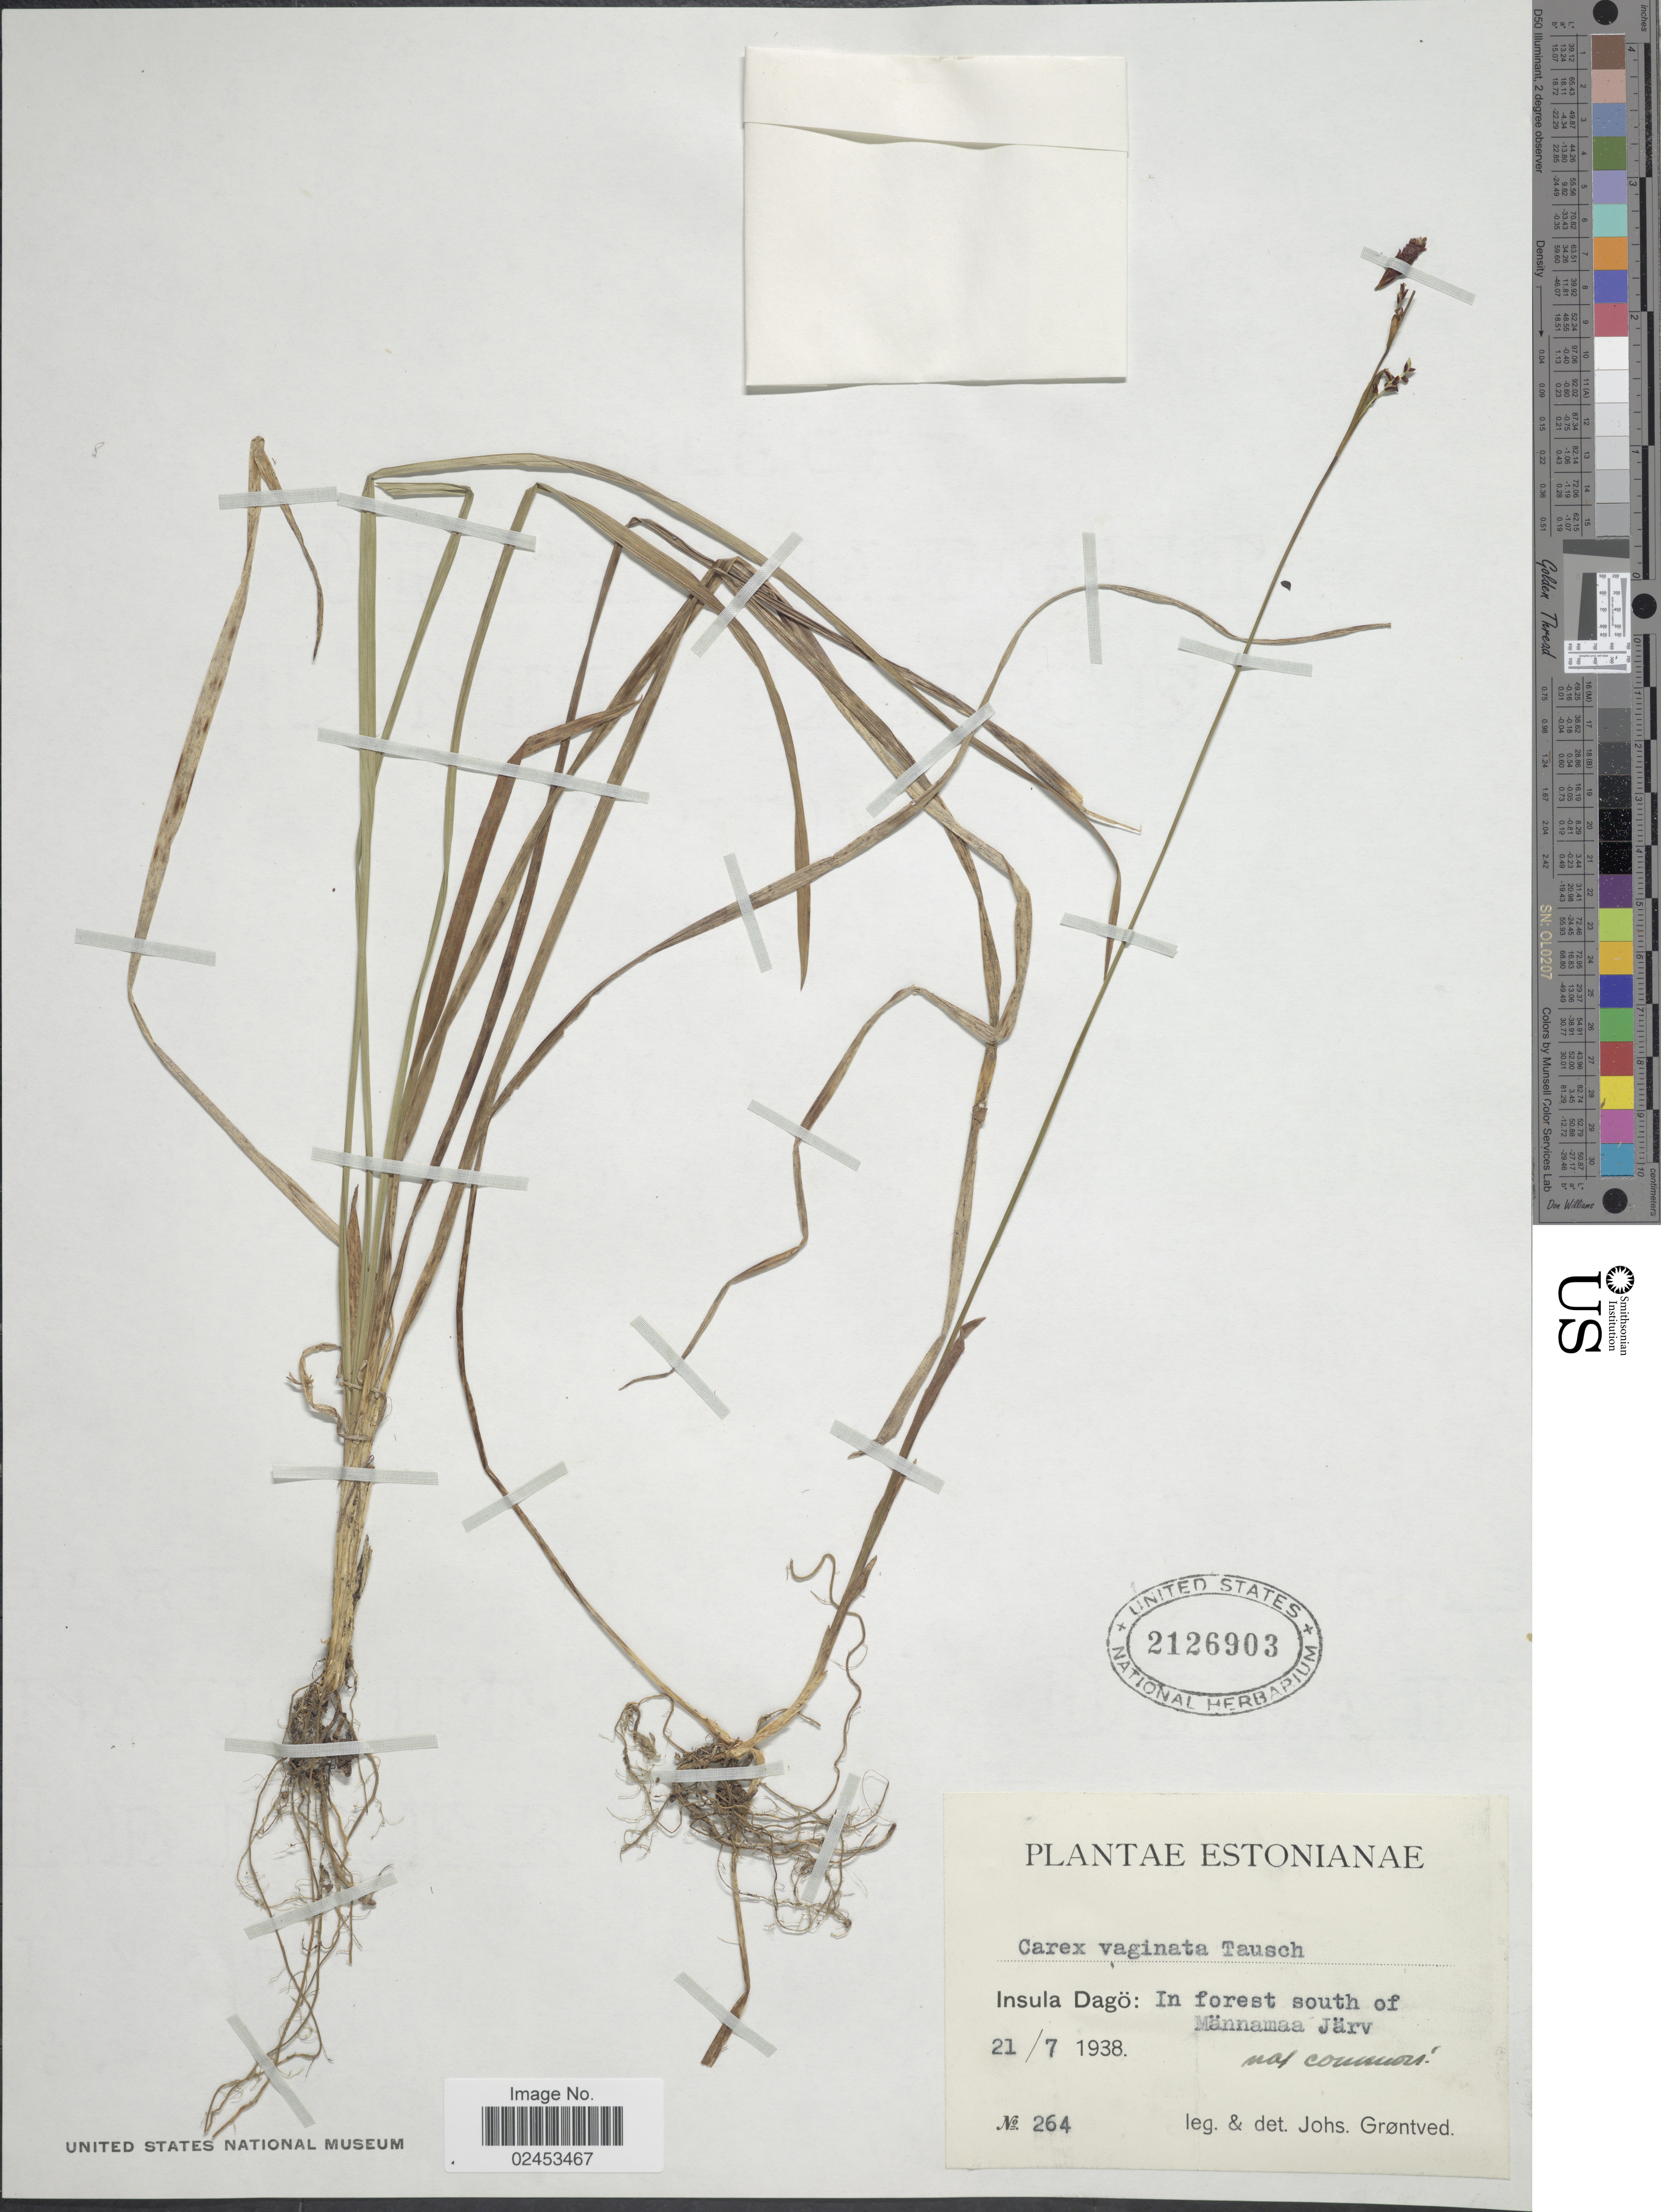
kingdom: Plantae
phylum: Tracheophyta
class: Liliopsida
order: Poales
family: Cyperaceae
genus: Carex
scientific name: Carex vaginata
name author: Tausch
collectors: J. Grøntved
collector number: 264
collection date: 1938-07-21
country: Estonia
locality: Estonianae, Insula Dagö: In forest south of Männamaa Järv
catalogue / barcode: US 2126903